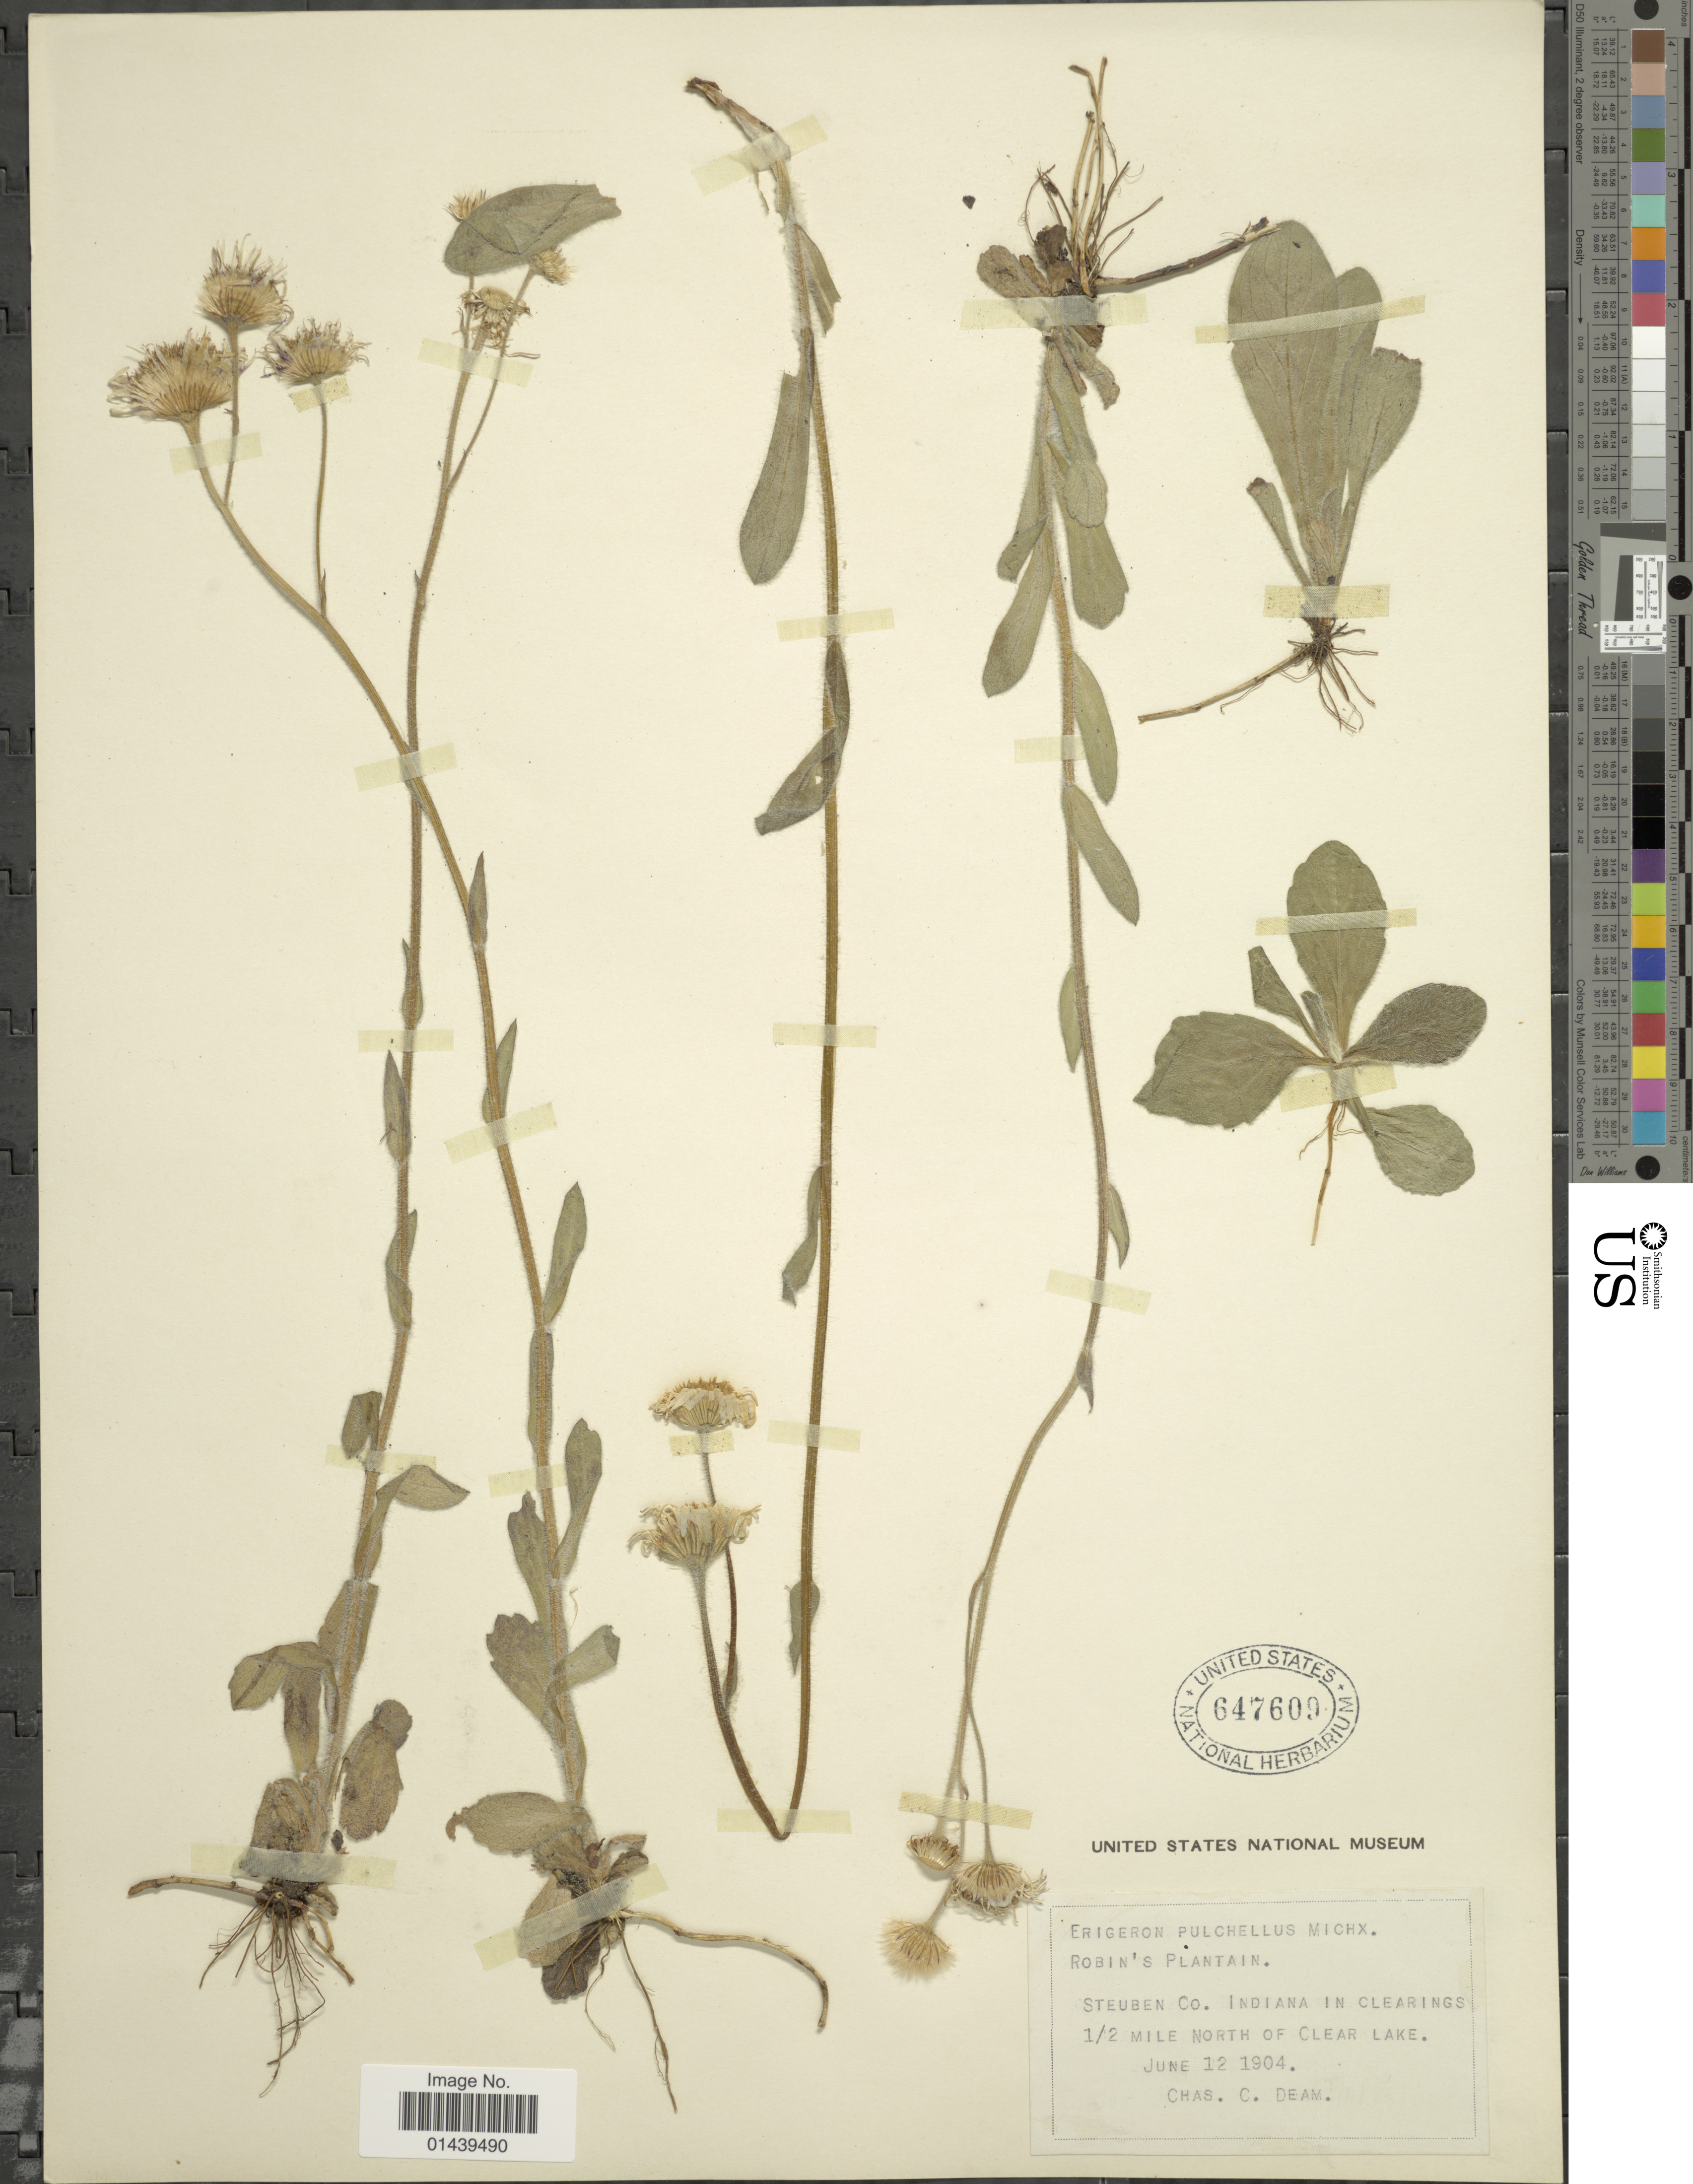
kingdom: Plantae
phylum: Tracheophyta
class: Magnoliopsida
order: Asterales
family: Asteraceae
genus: Erigeron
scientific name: Erigeron pulchellus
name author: Michx.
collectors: C. C. Deam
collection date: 1904-06-12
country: United States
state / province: Indiana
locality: Steuben Co. 1/2 mile north of Clear Lake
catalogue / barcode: US 647609